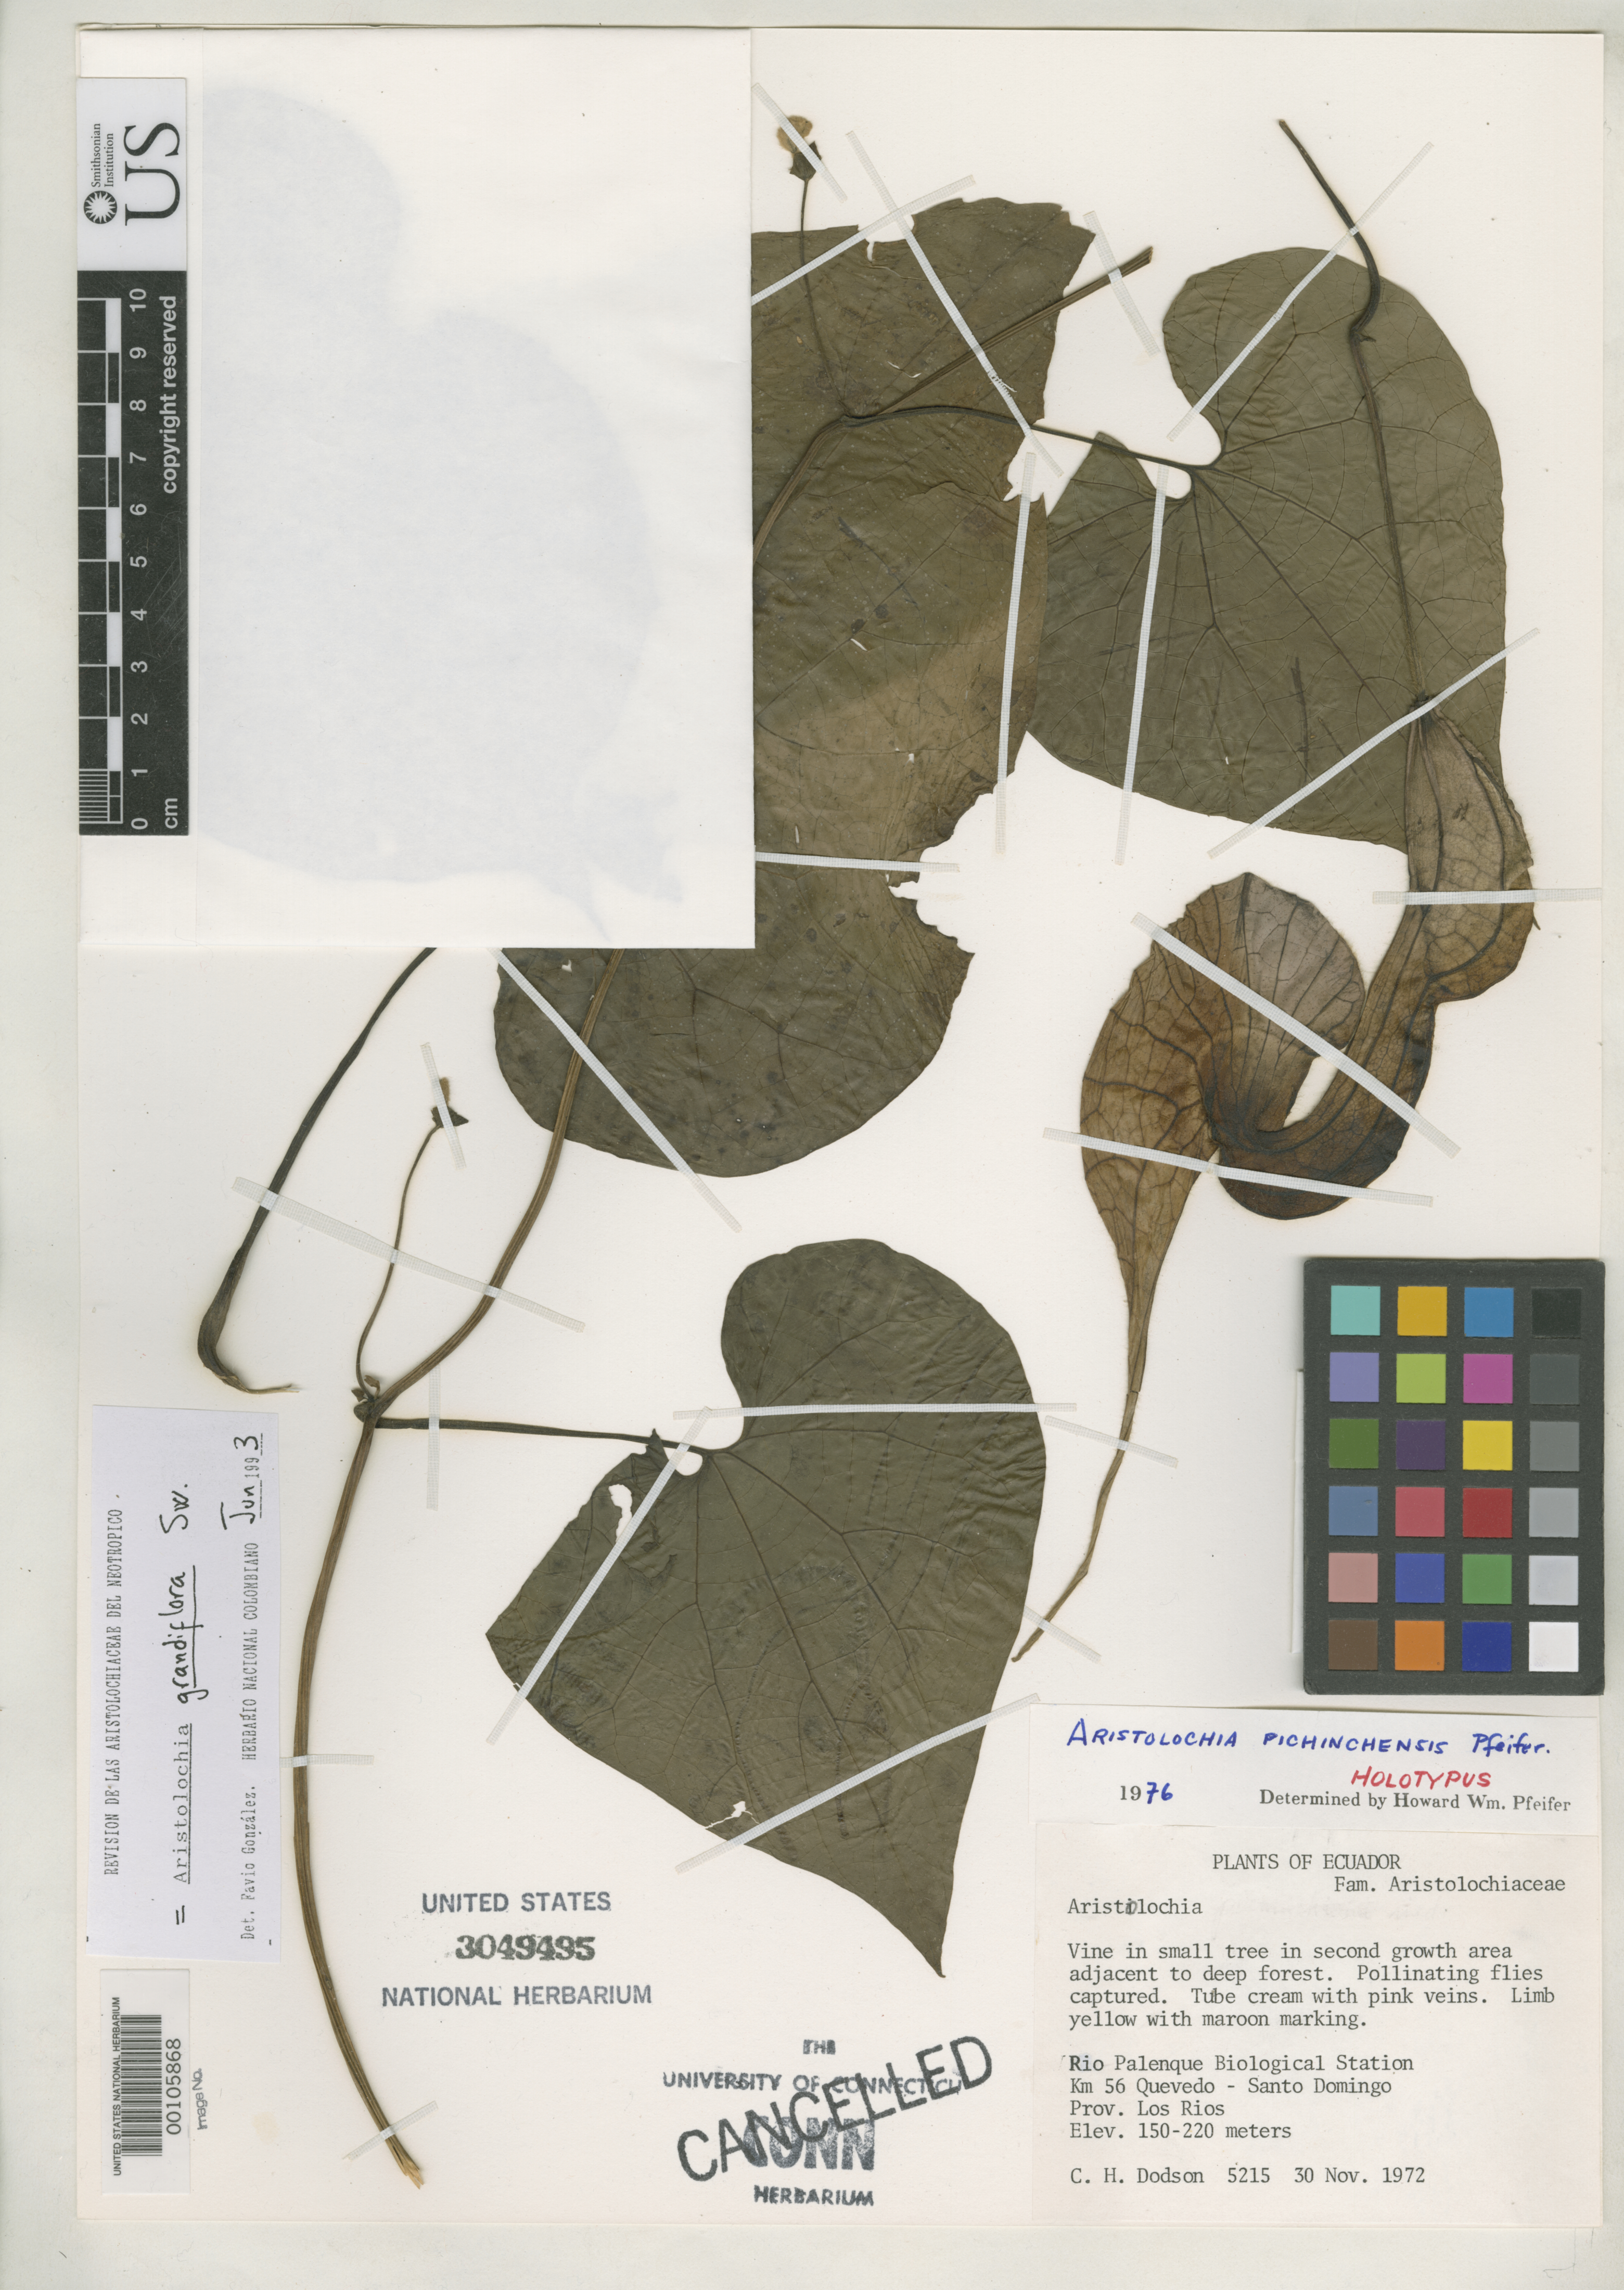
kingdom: Plantae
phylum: Tracheophyta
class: Magnoliopsida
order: Piperales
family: Aristolochiaceae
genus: Aristolochia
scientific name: Aristolochia pichinchensis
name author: Pfeifer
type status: Holotype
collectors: C. H. Dodson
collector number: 5215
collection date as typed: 30 Nov 1972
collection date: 1972-11-30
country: Ecuador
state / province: Los Ríos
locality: Rio Palenque Biol. Station, km 56 Quevedo Santo Domingo.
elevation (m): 150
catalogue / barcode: US 3049495